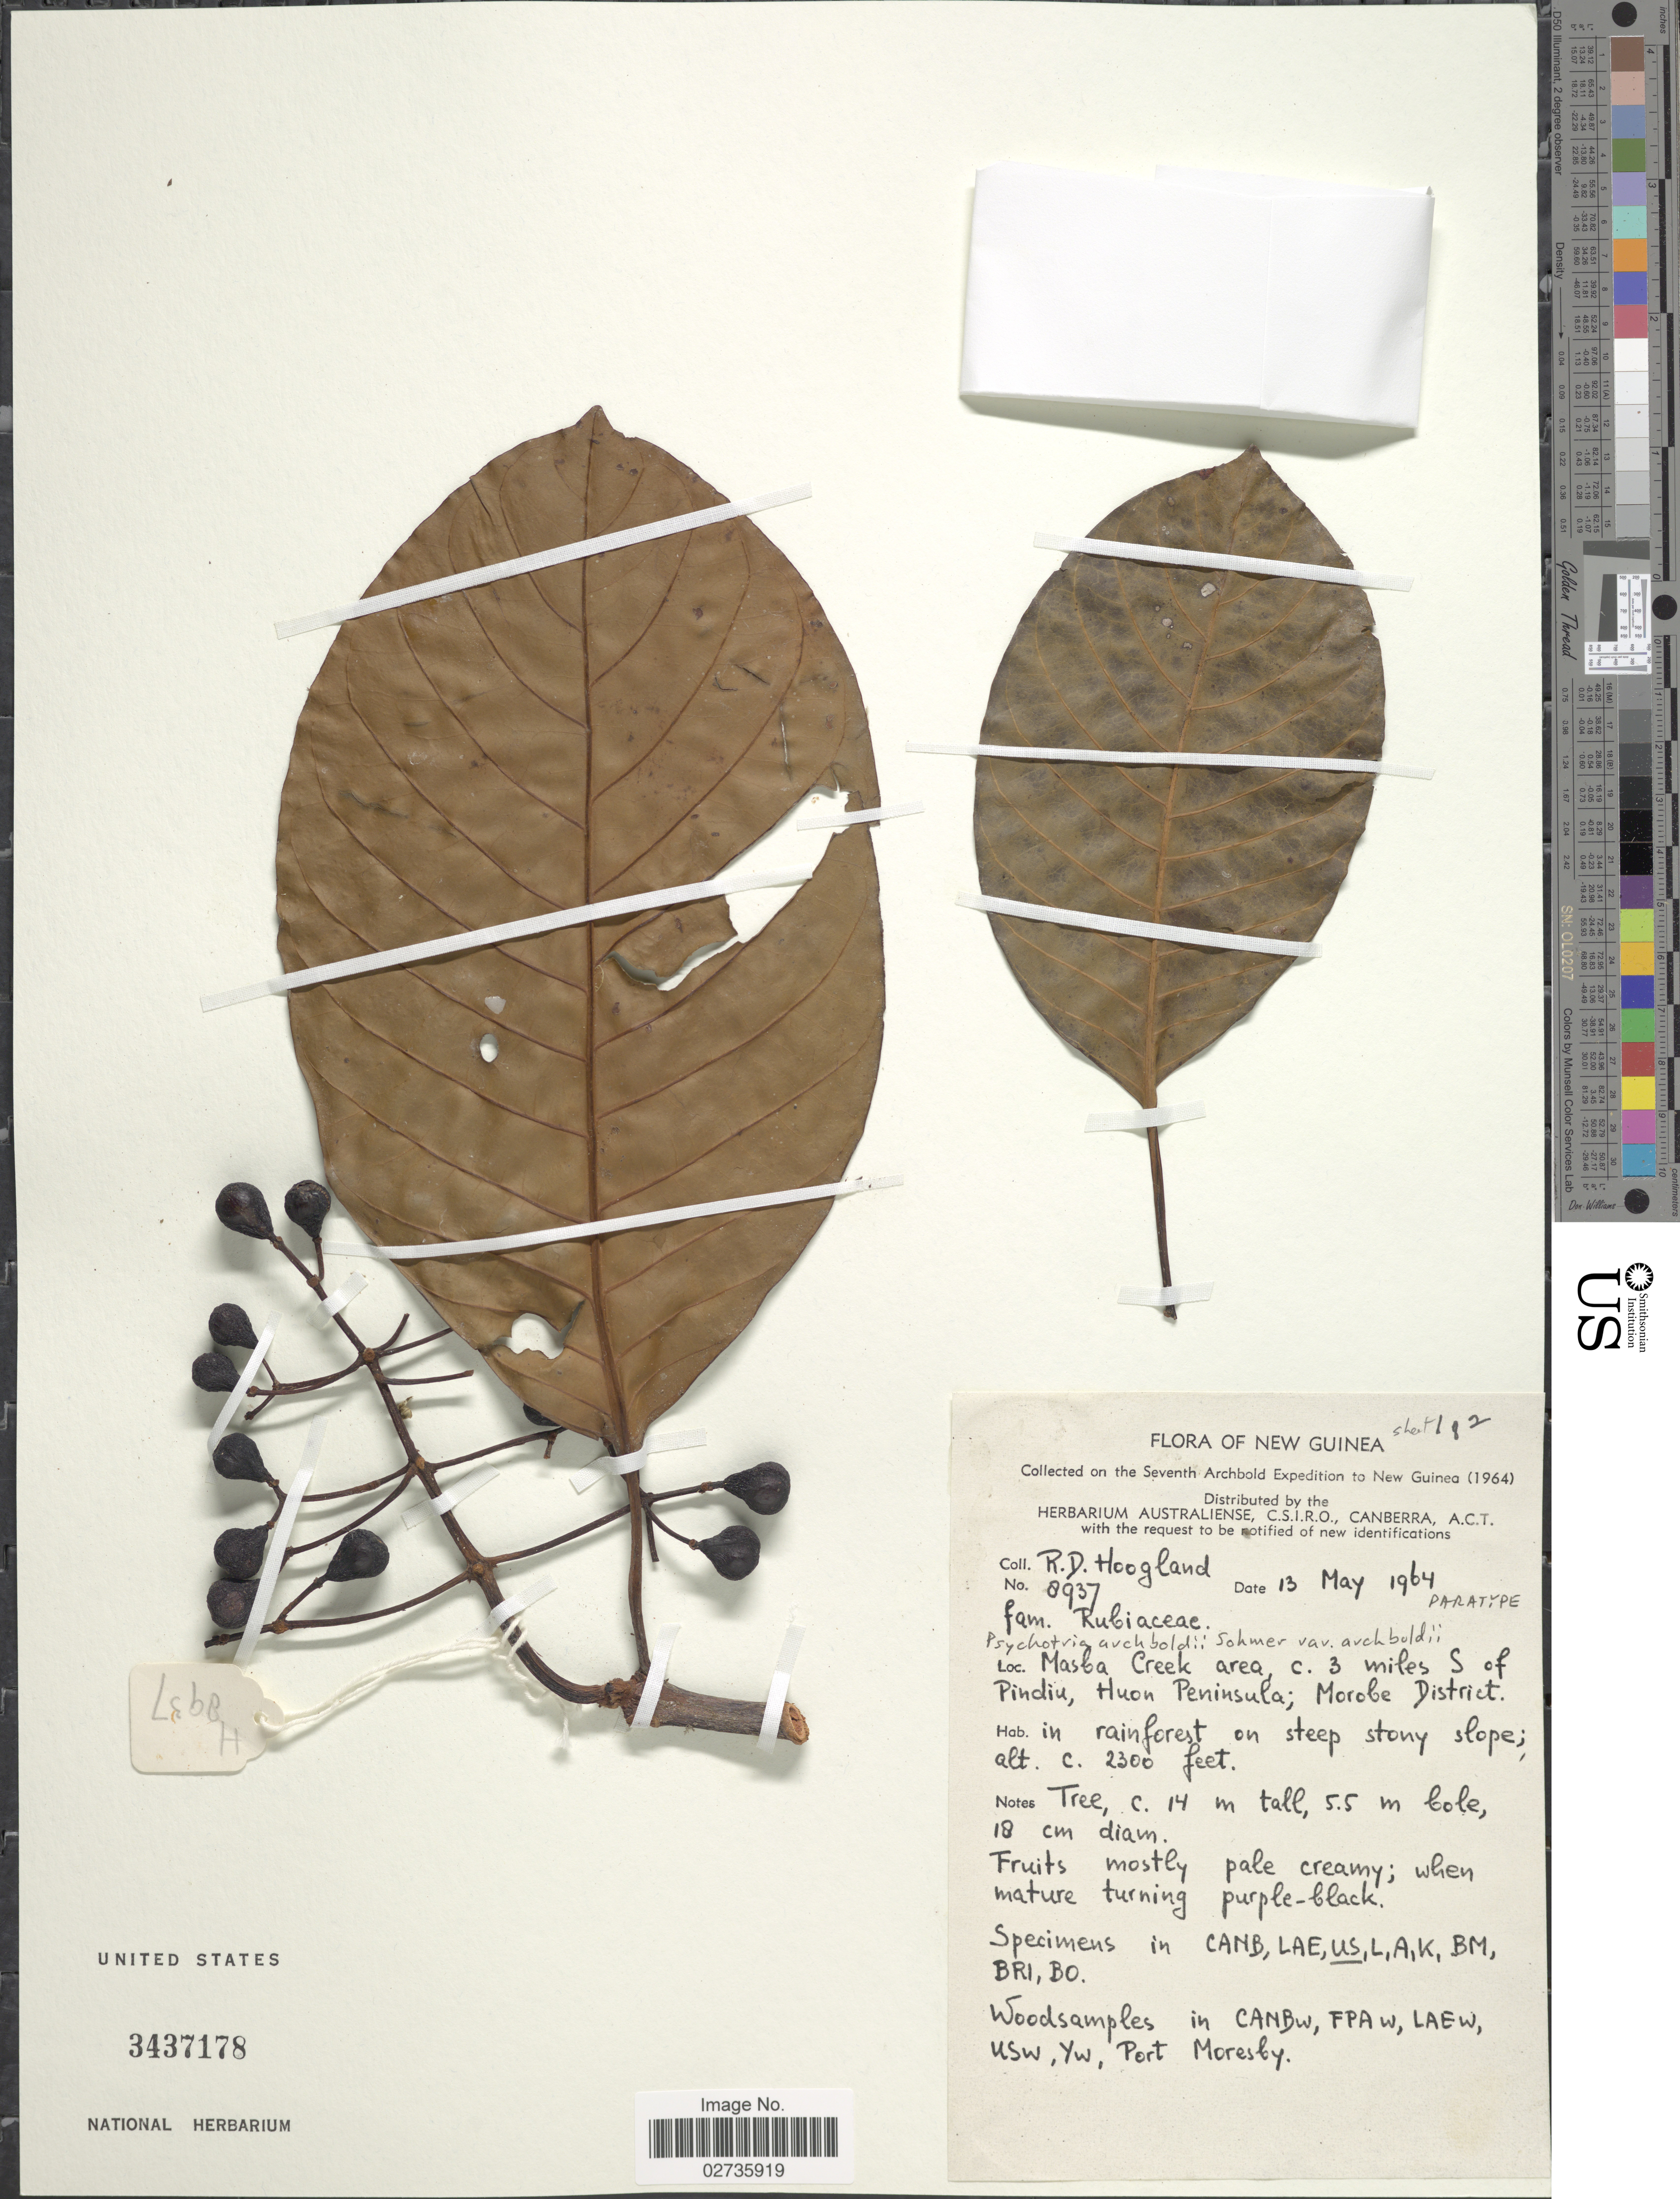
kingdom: Plantae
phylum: Tracheophyta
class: Magnoliopsida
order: Gentianales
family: Rubiaceae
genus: Psychotria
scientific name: Psychotria archboldii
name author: Sohmer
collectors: R. D. Hoogland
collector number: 8937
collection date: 1964-05-13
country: Papua New Guinea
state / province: Morobe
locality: New Guinea, Masba Creek area, c. 3 miles S of Pindiu, Huon Peninsula; Morobe District, in rainforest on steep stony slope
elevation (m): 701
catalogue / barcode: US 3437178